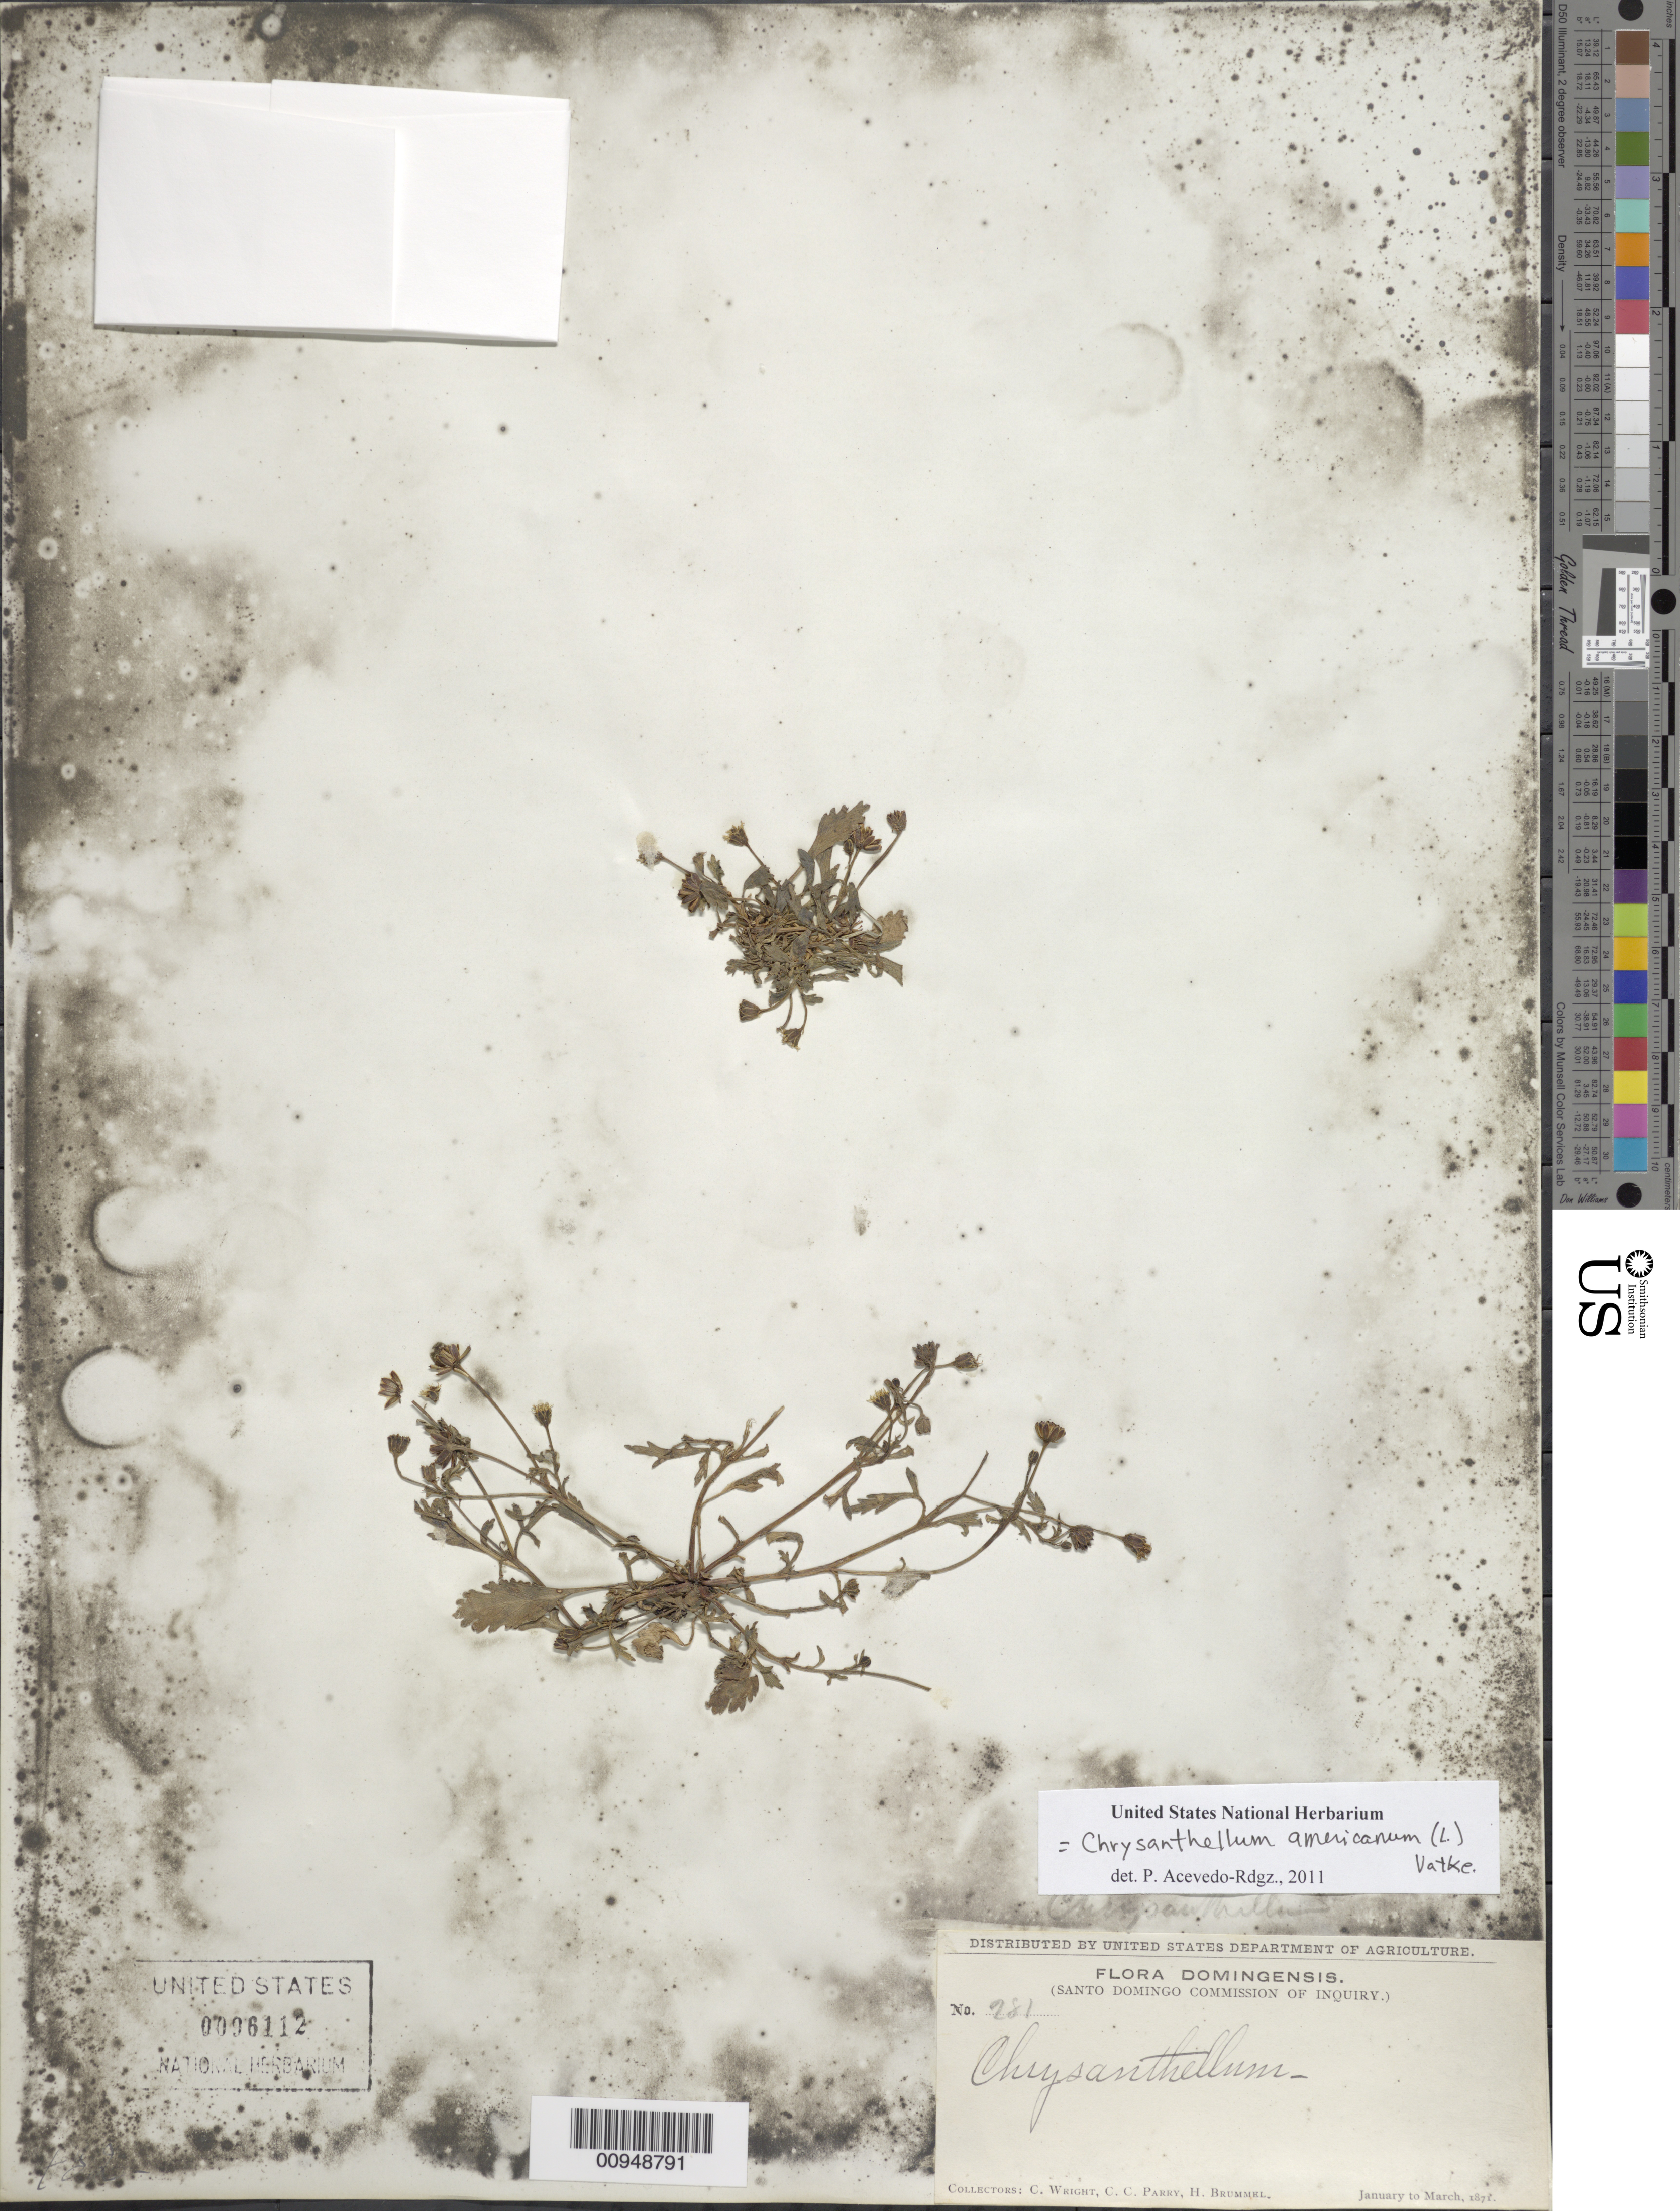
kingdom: Plantae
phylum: Tracheophyta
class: Magnoliopsida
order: Asterales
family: Asteraceae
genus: Chrysanthellum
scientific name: Chrysanthellum americanum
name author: (L.) Vatke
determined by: Acevedo-Rodríguez, P., (BOT), Smithsonian Institution - National Museum of Natural History (UNITED STATES)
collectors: C. Wright, C. C. Parry & H. Brummel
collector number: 281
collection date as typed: Jan 1871 to -- Mar 1871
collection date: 1871-01/1871-03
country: Cuba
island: Cuba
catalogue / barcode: US 96112